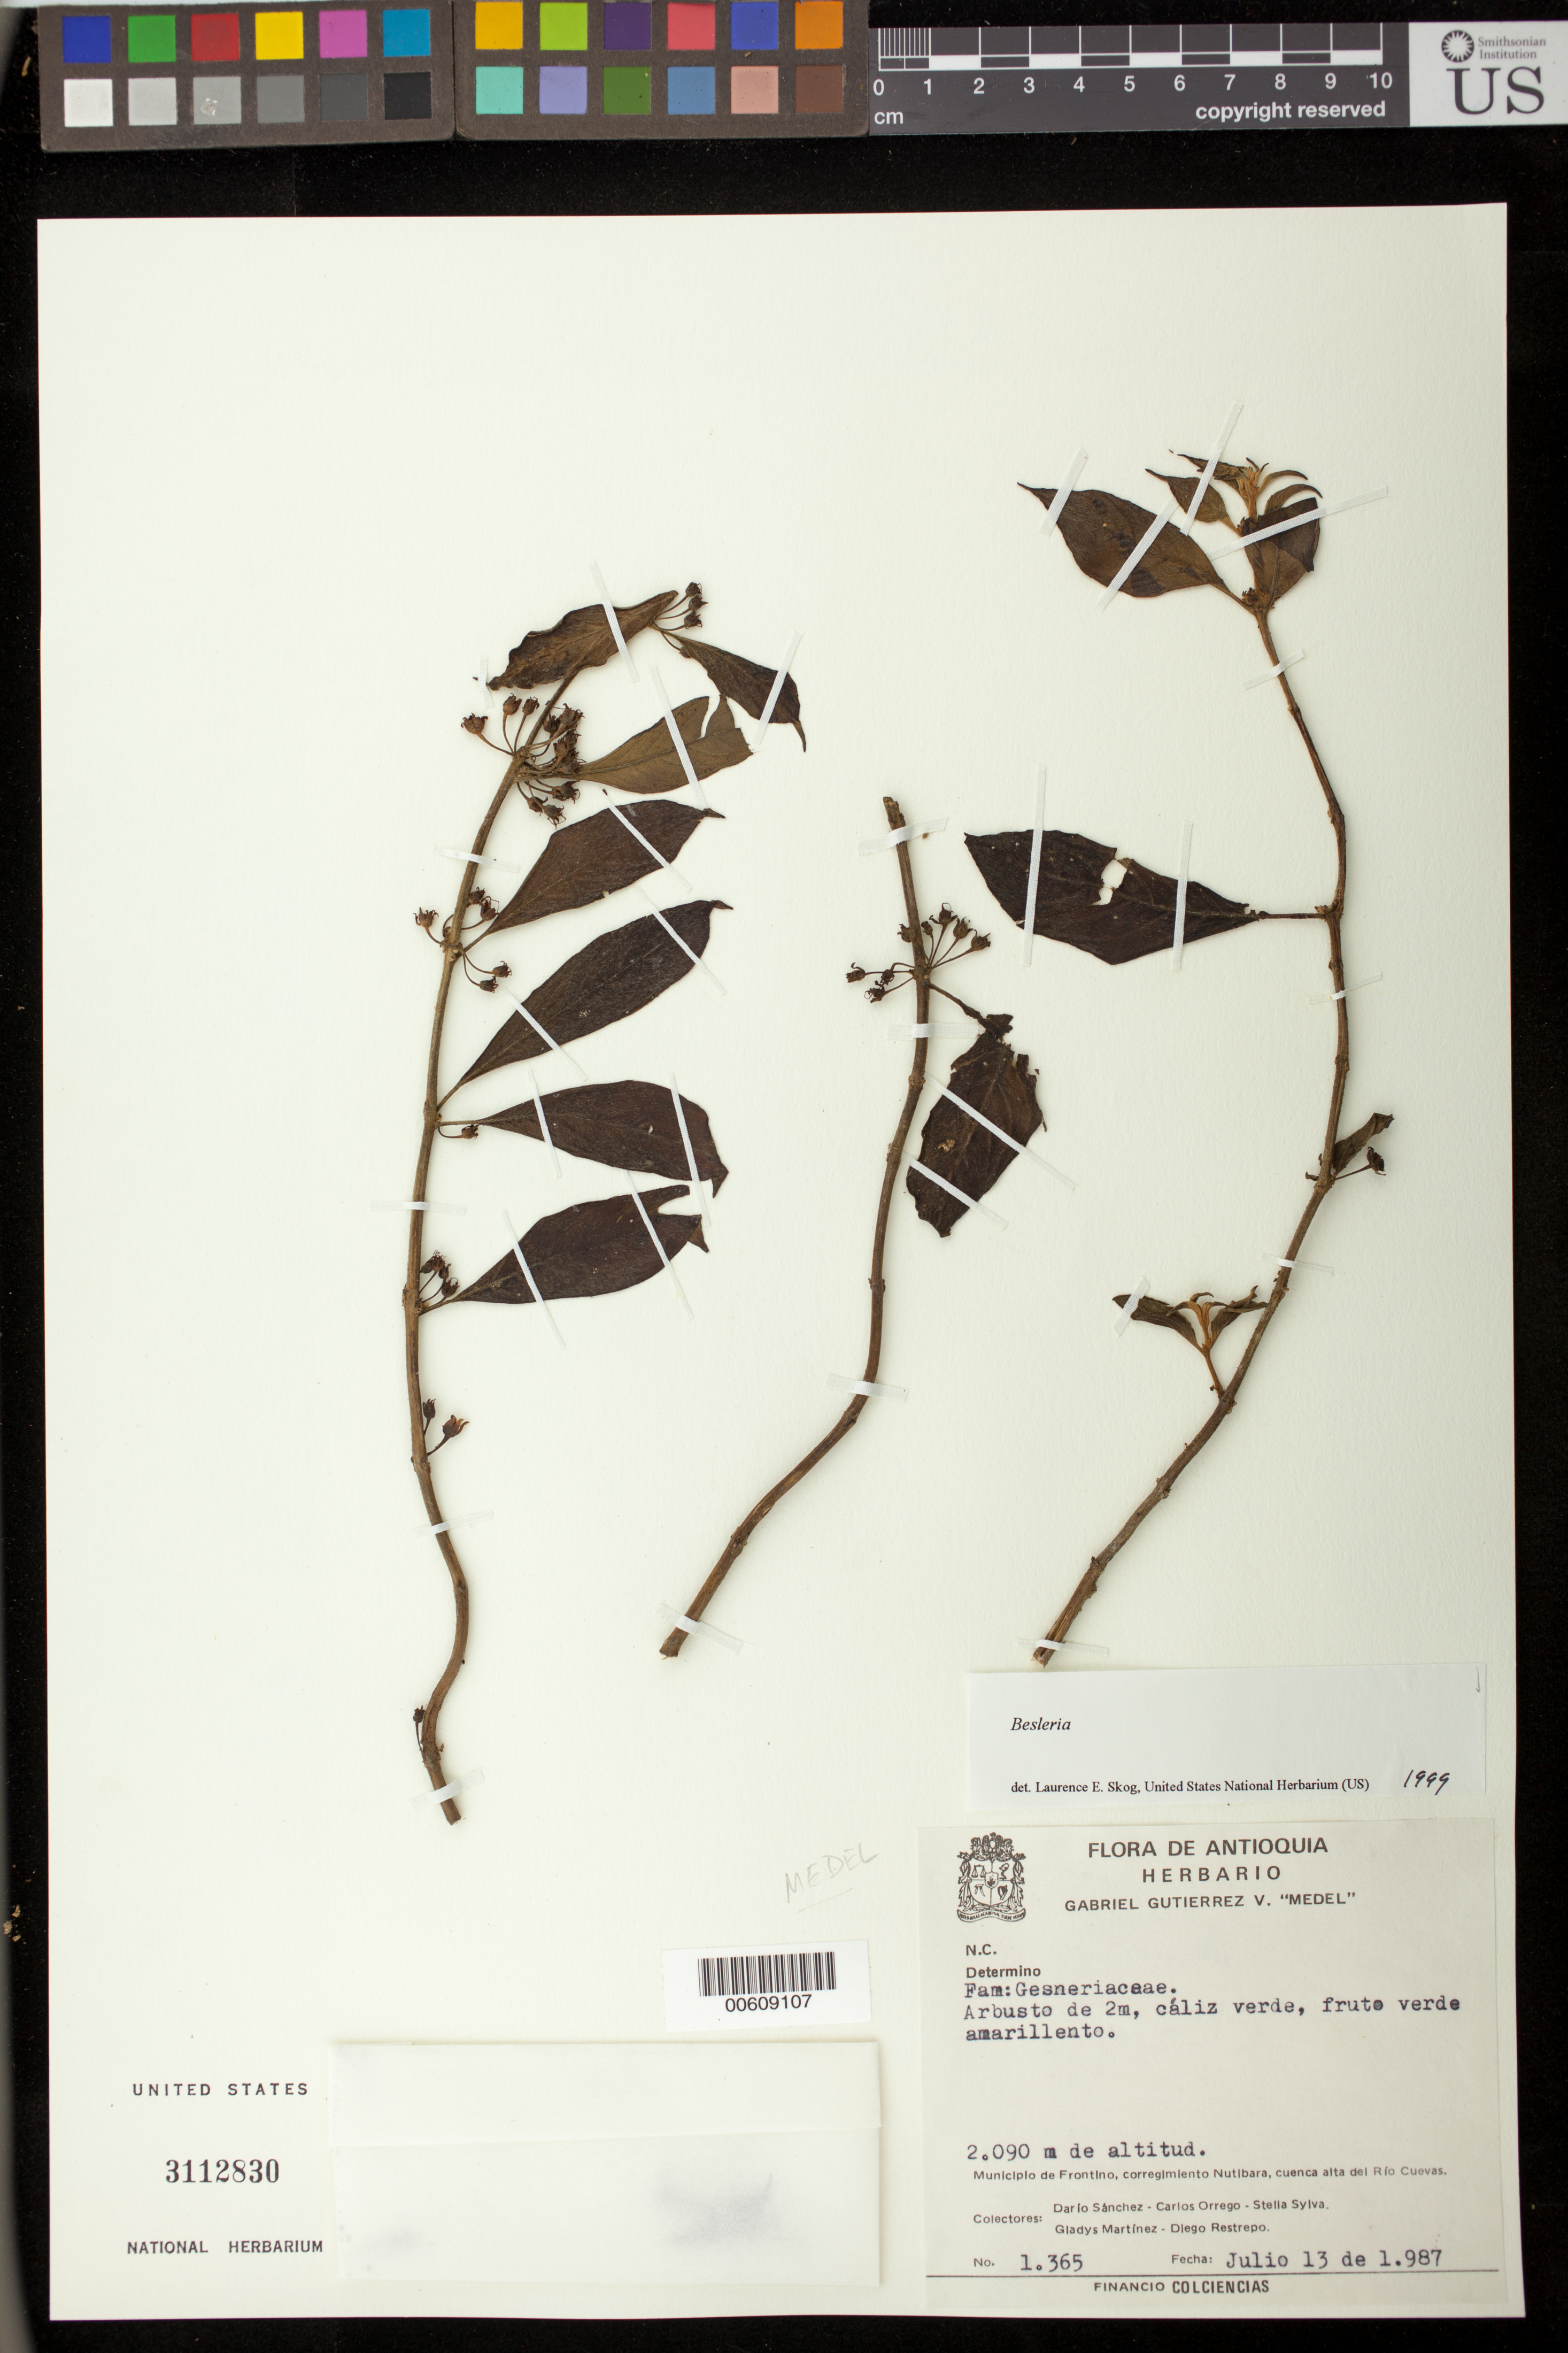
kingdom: Plantae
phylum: Tracheophyta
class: Magnoliopsida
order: Lamiales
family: Gesneriaceae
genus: Besleria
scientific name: Besleria sp.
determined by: Skog, Laurence E.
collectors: D. Sanchez, C. Orrego, S. Sylva, G. Martínez & D. Restrepo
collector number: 1365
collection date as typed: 13 Jul 1987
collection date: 1987-07-13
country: Colombia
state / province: Antioquia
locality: Mpio. de frontino; corregimiento Nutibara, cuenca alta del Río Cuevas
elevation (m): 2090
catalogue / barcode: US 3112830